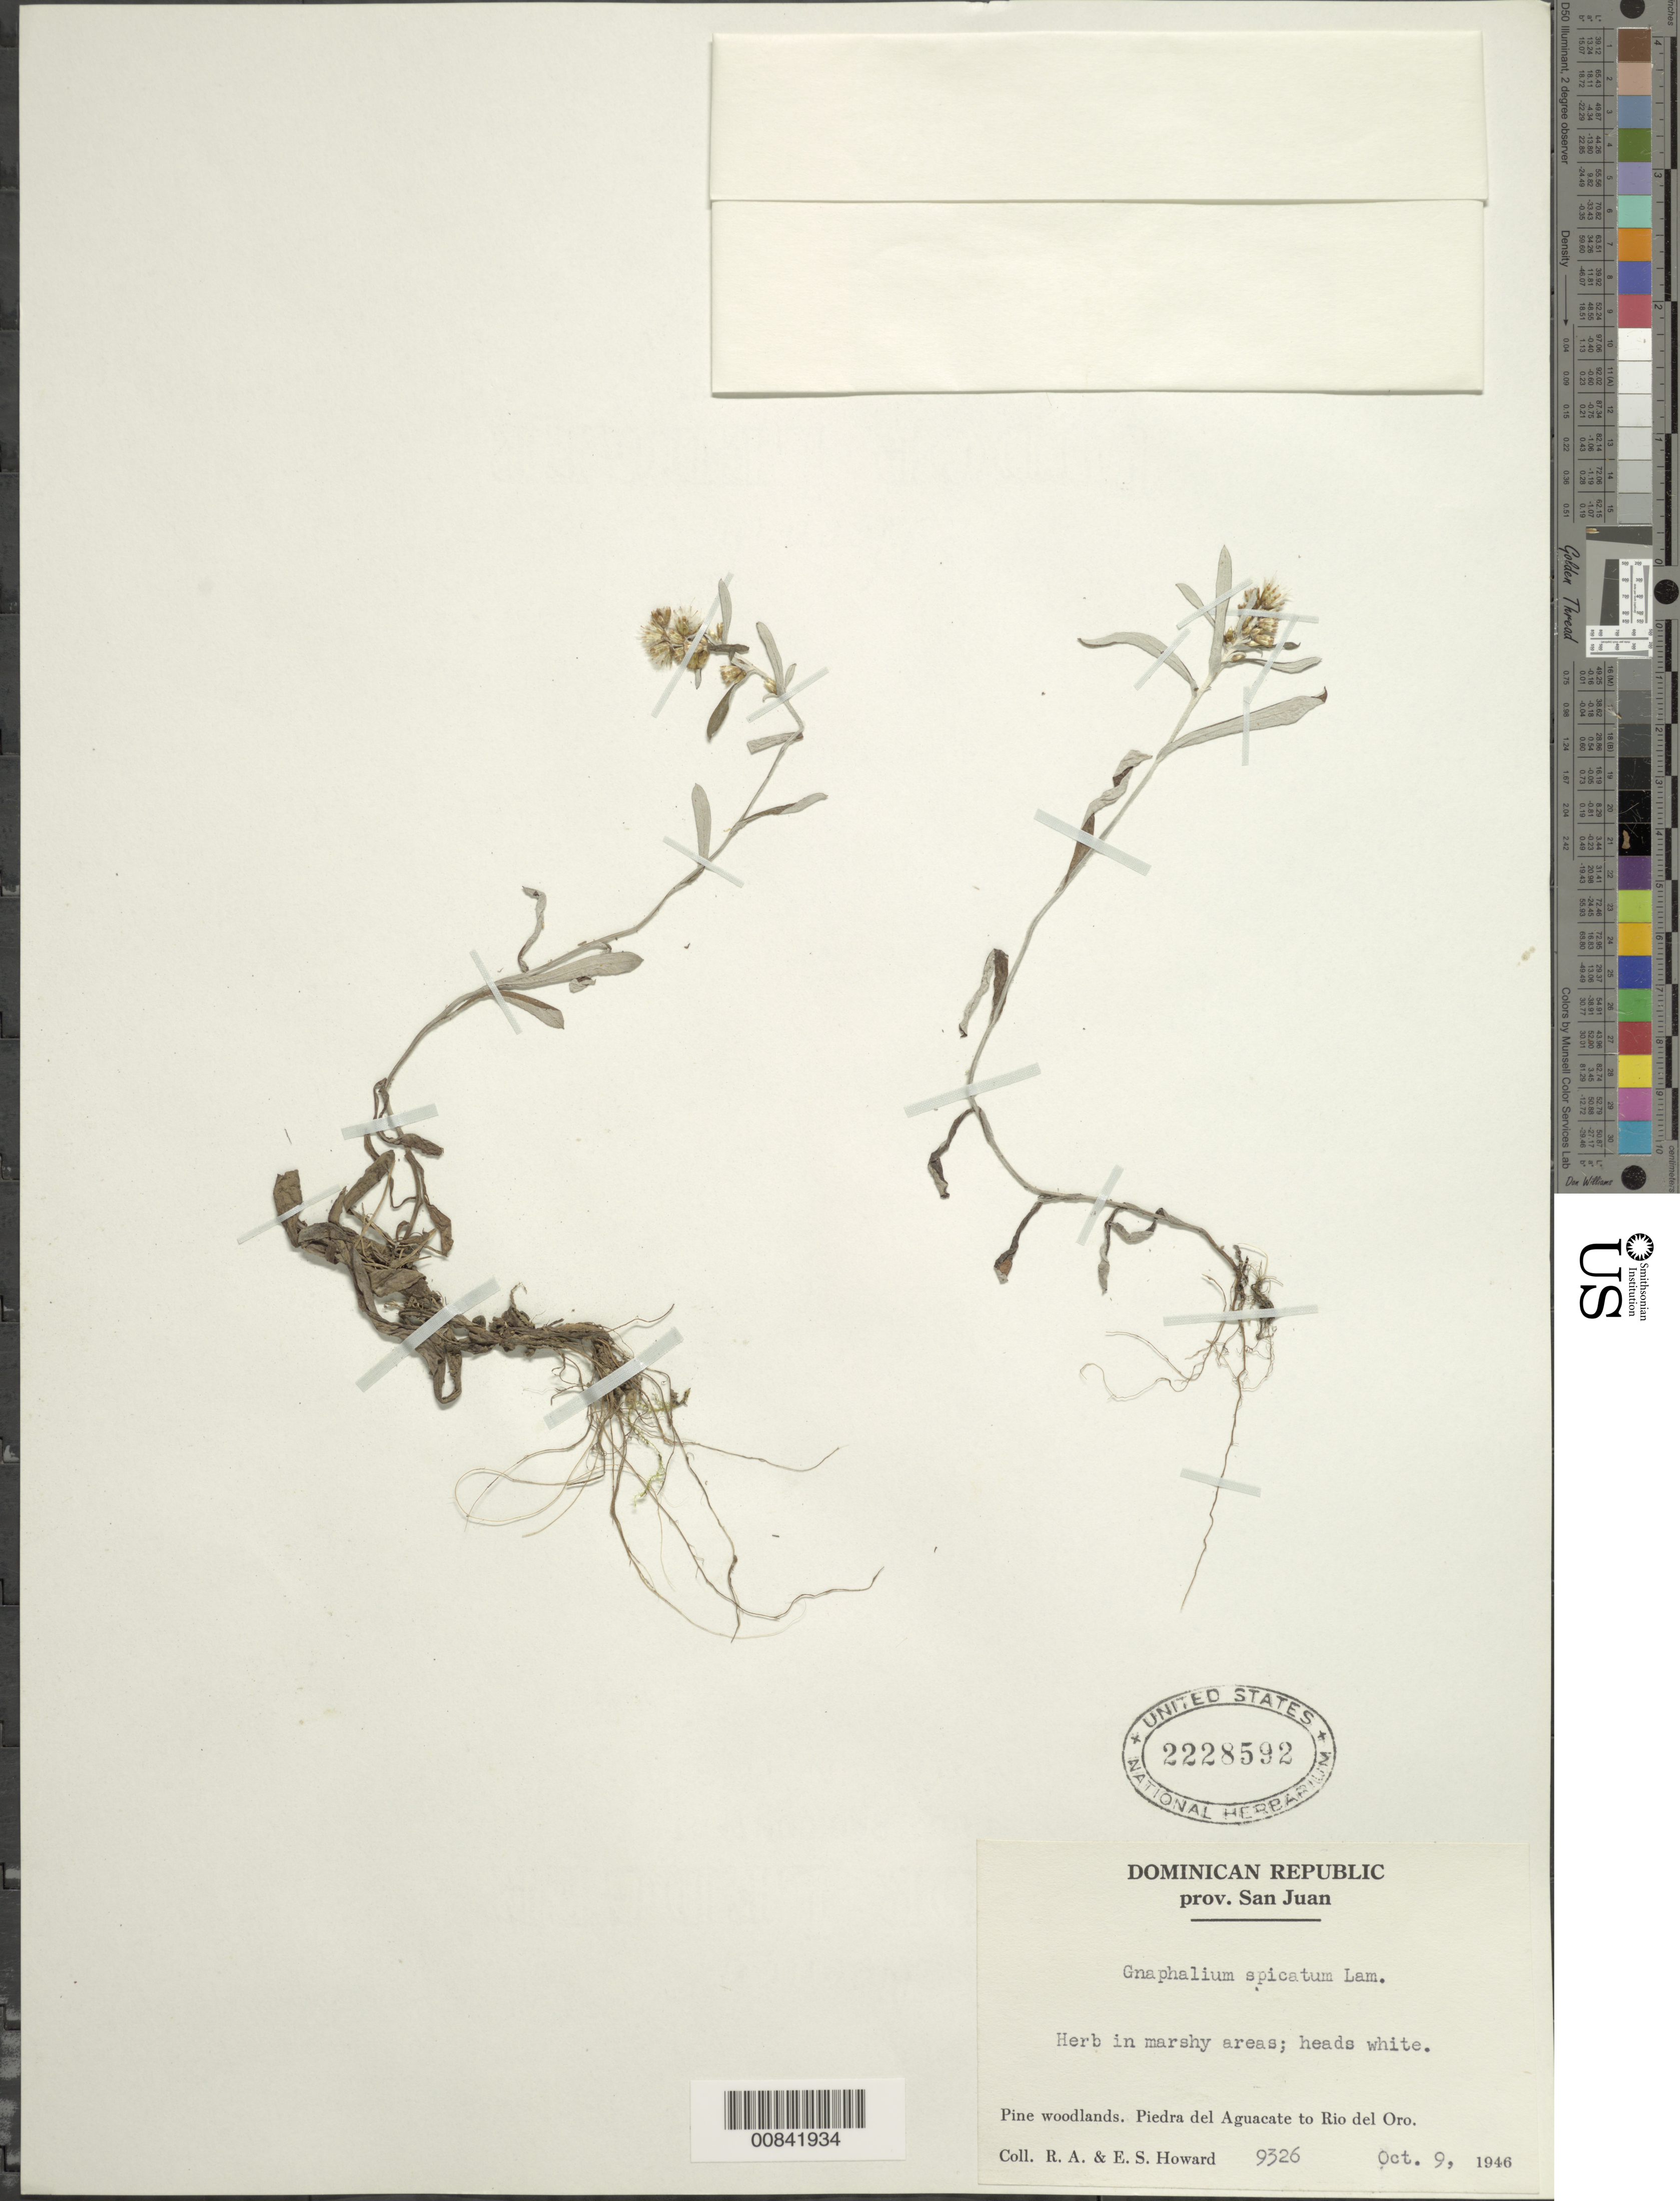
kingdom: Plantae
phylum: Tracheophyta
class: Magnoliopsida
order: Asterales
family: Asteraceae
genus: Gamochaeta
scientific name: Gamochaeta coarctata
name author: (Willd.) Kerguélen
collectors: R. A. Howard & E. S. Howard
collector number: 9326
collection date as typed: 09 Oct 1946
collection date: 1946-10-09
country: Dominican Republic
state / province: San Juan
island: Hispaniola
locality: Piedra del Aguacate to Rio del Oro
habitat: Marshy areas of pine woodlands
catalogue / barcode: US 2228592